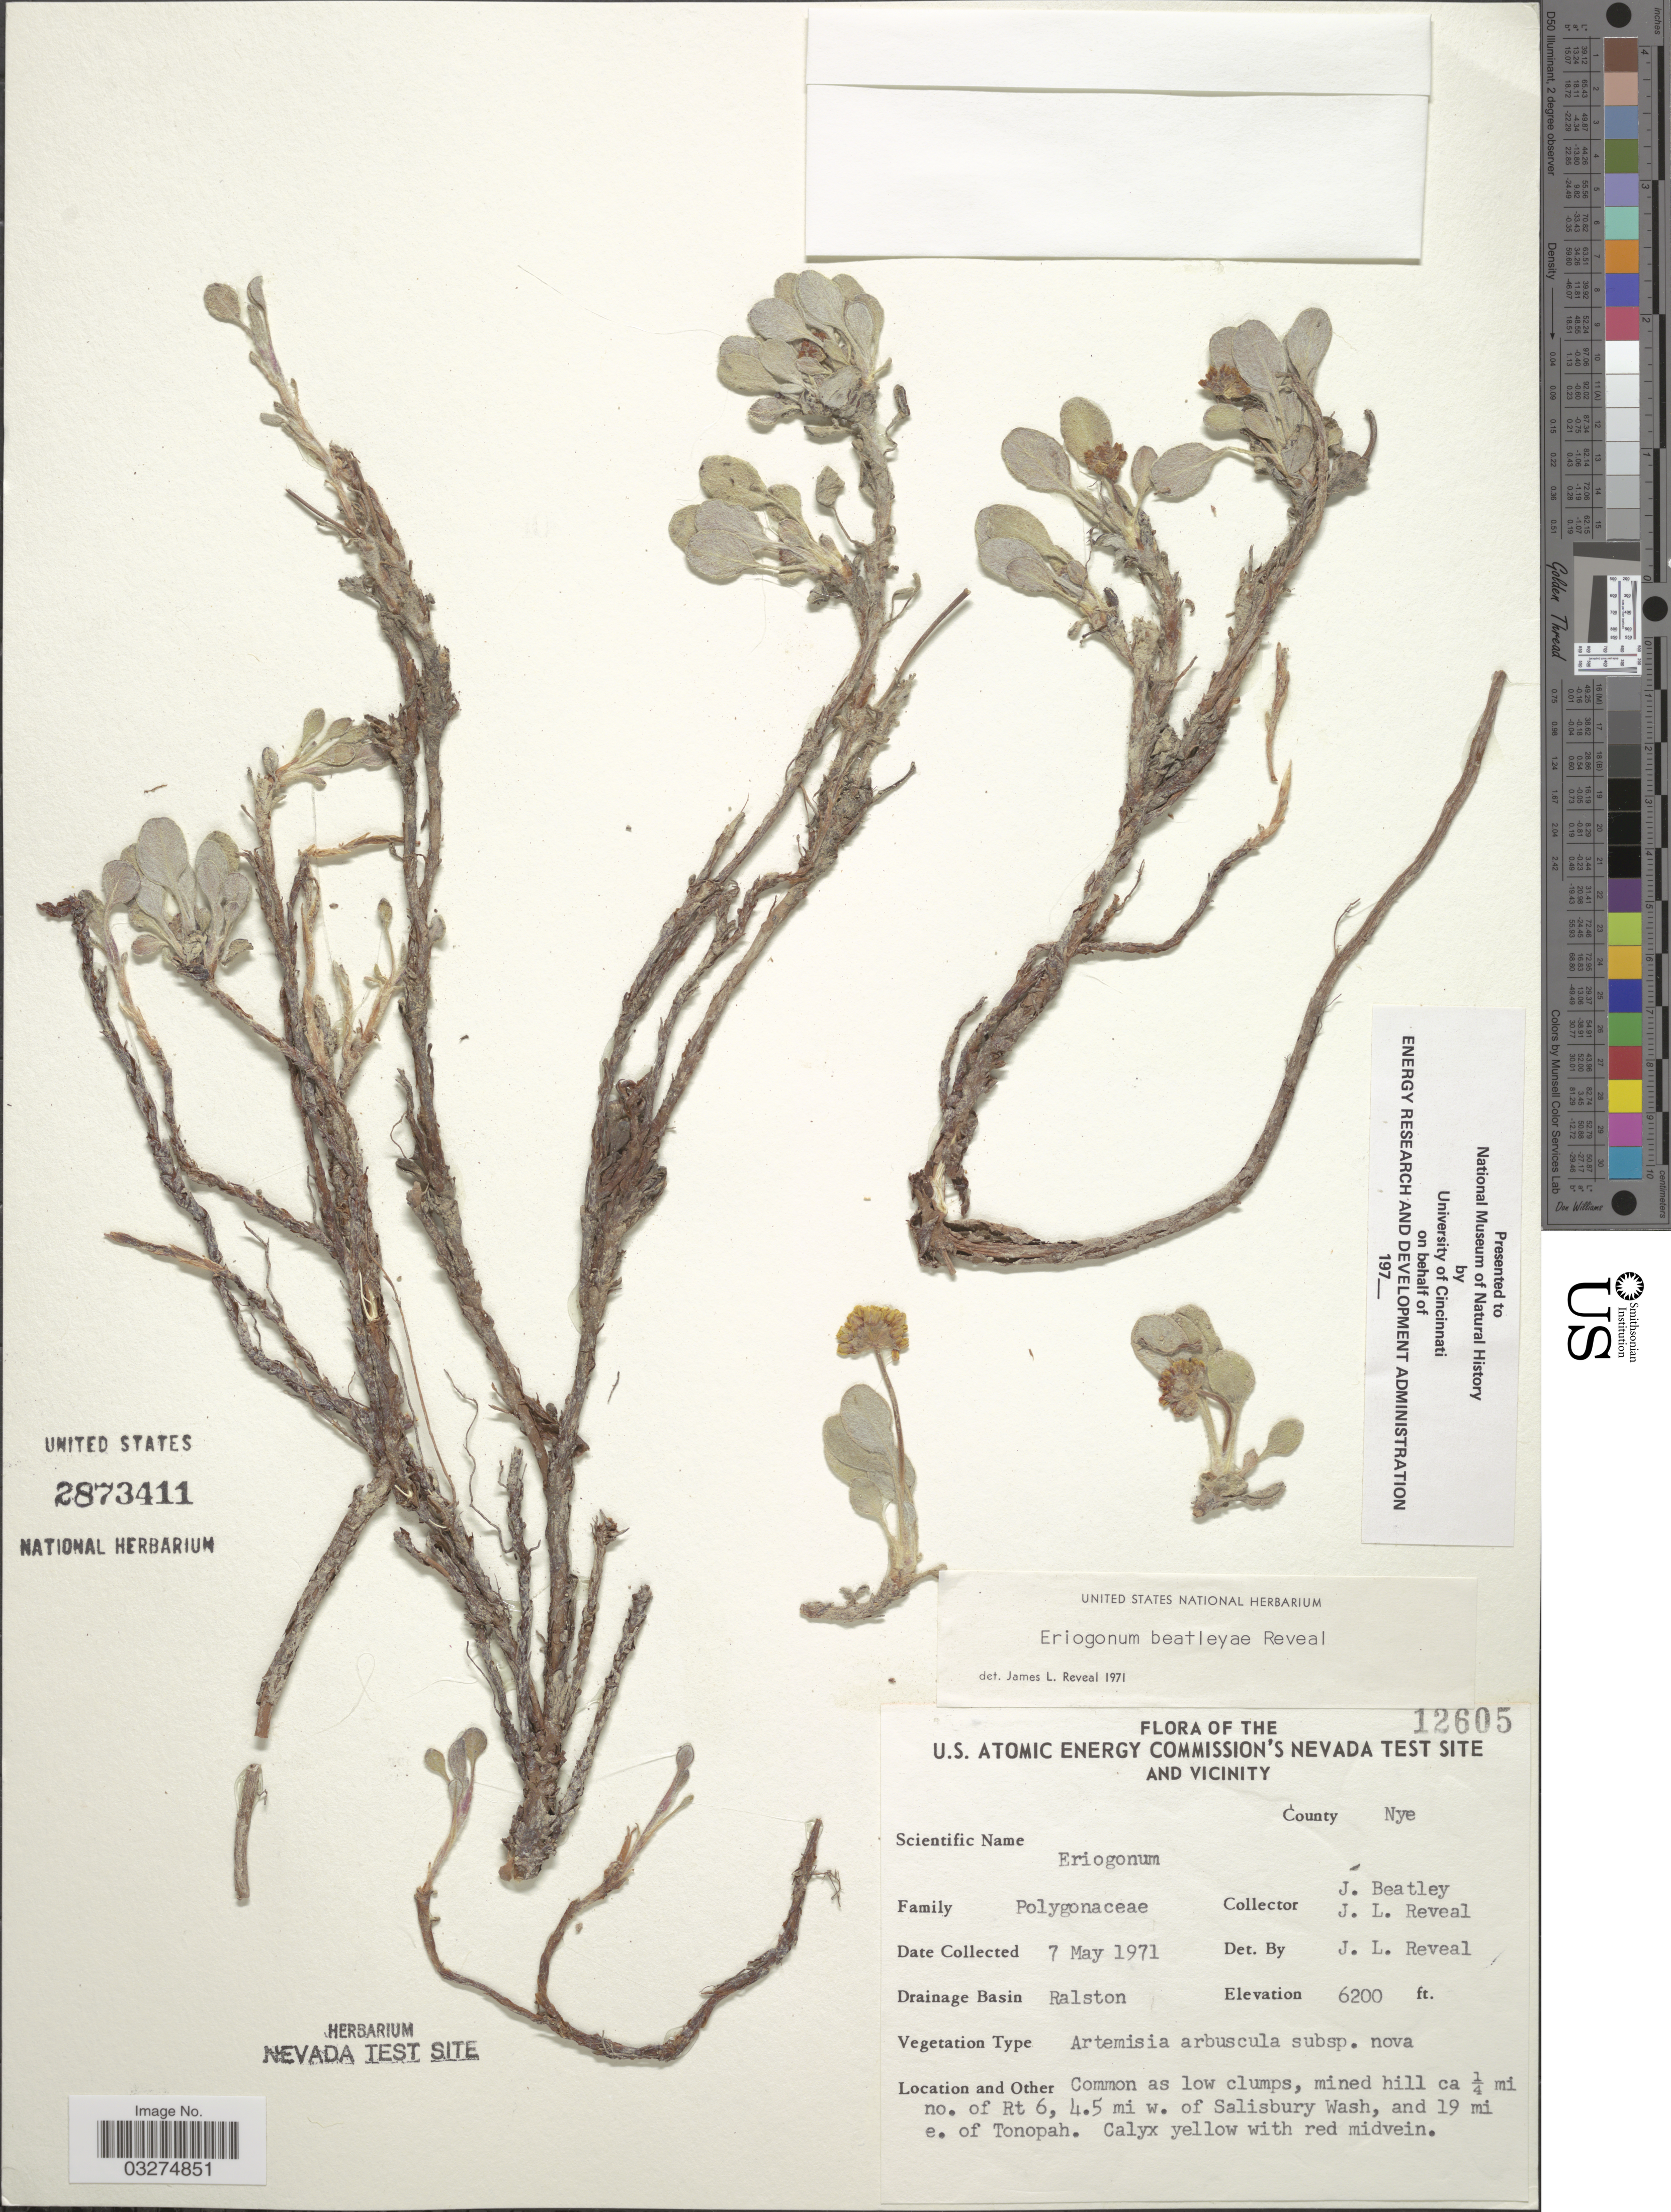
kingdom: Plantae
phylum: Tracheophyta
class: Magnoliopsida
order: Caryophyllales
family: Polygonaceae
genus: Eriogonum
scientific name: Eriogonum beatleyae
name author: Reveal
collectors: J. C. Beatley & J. L. Reveal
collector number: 12605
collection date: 1971-05-07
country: United States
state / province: Nevada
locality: U.S. Atomic Energy Commission's Nevada Test Site and Vicinity. County Nye. Drainage Basin Ralston. Mined hill ca ¼ mi no. of Rt 6, 4.5 mi w. of Salisbury Wash, and 19 mi e. of Tonopah.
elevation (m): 1890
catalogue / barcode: US 2873411